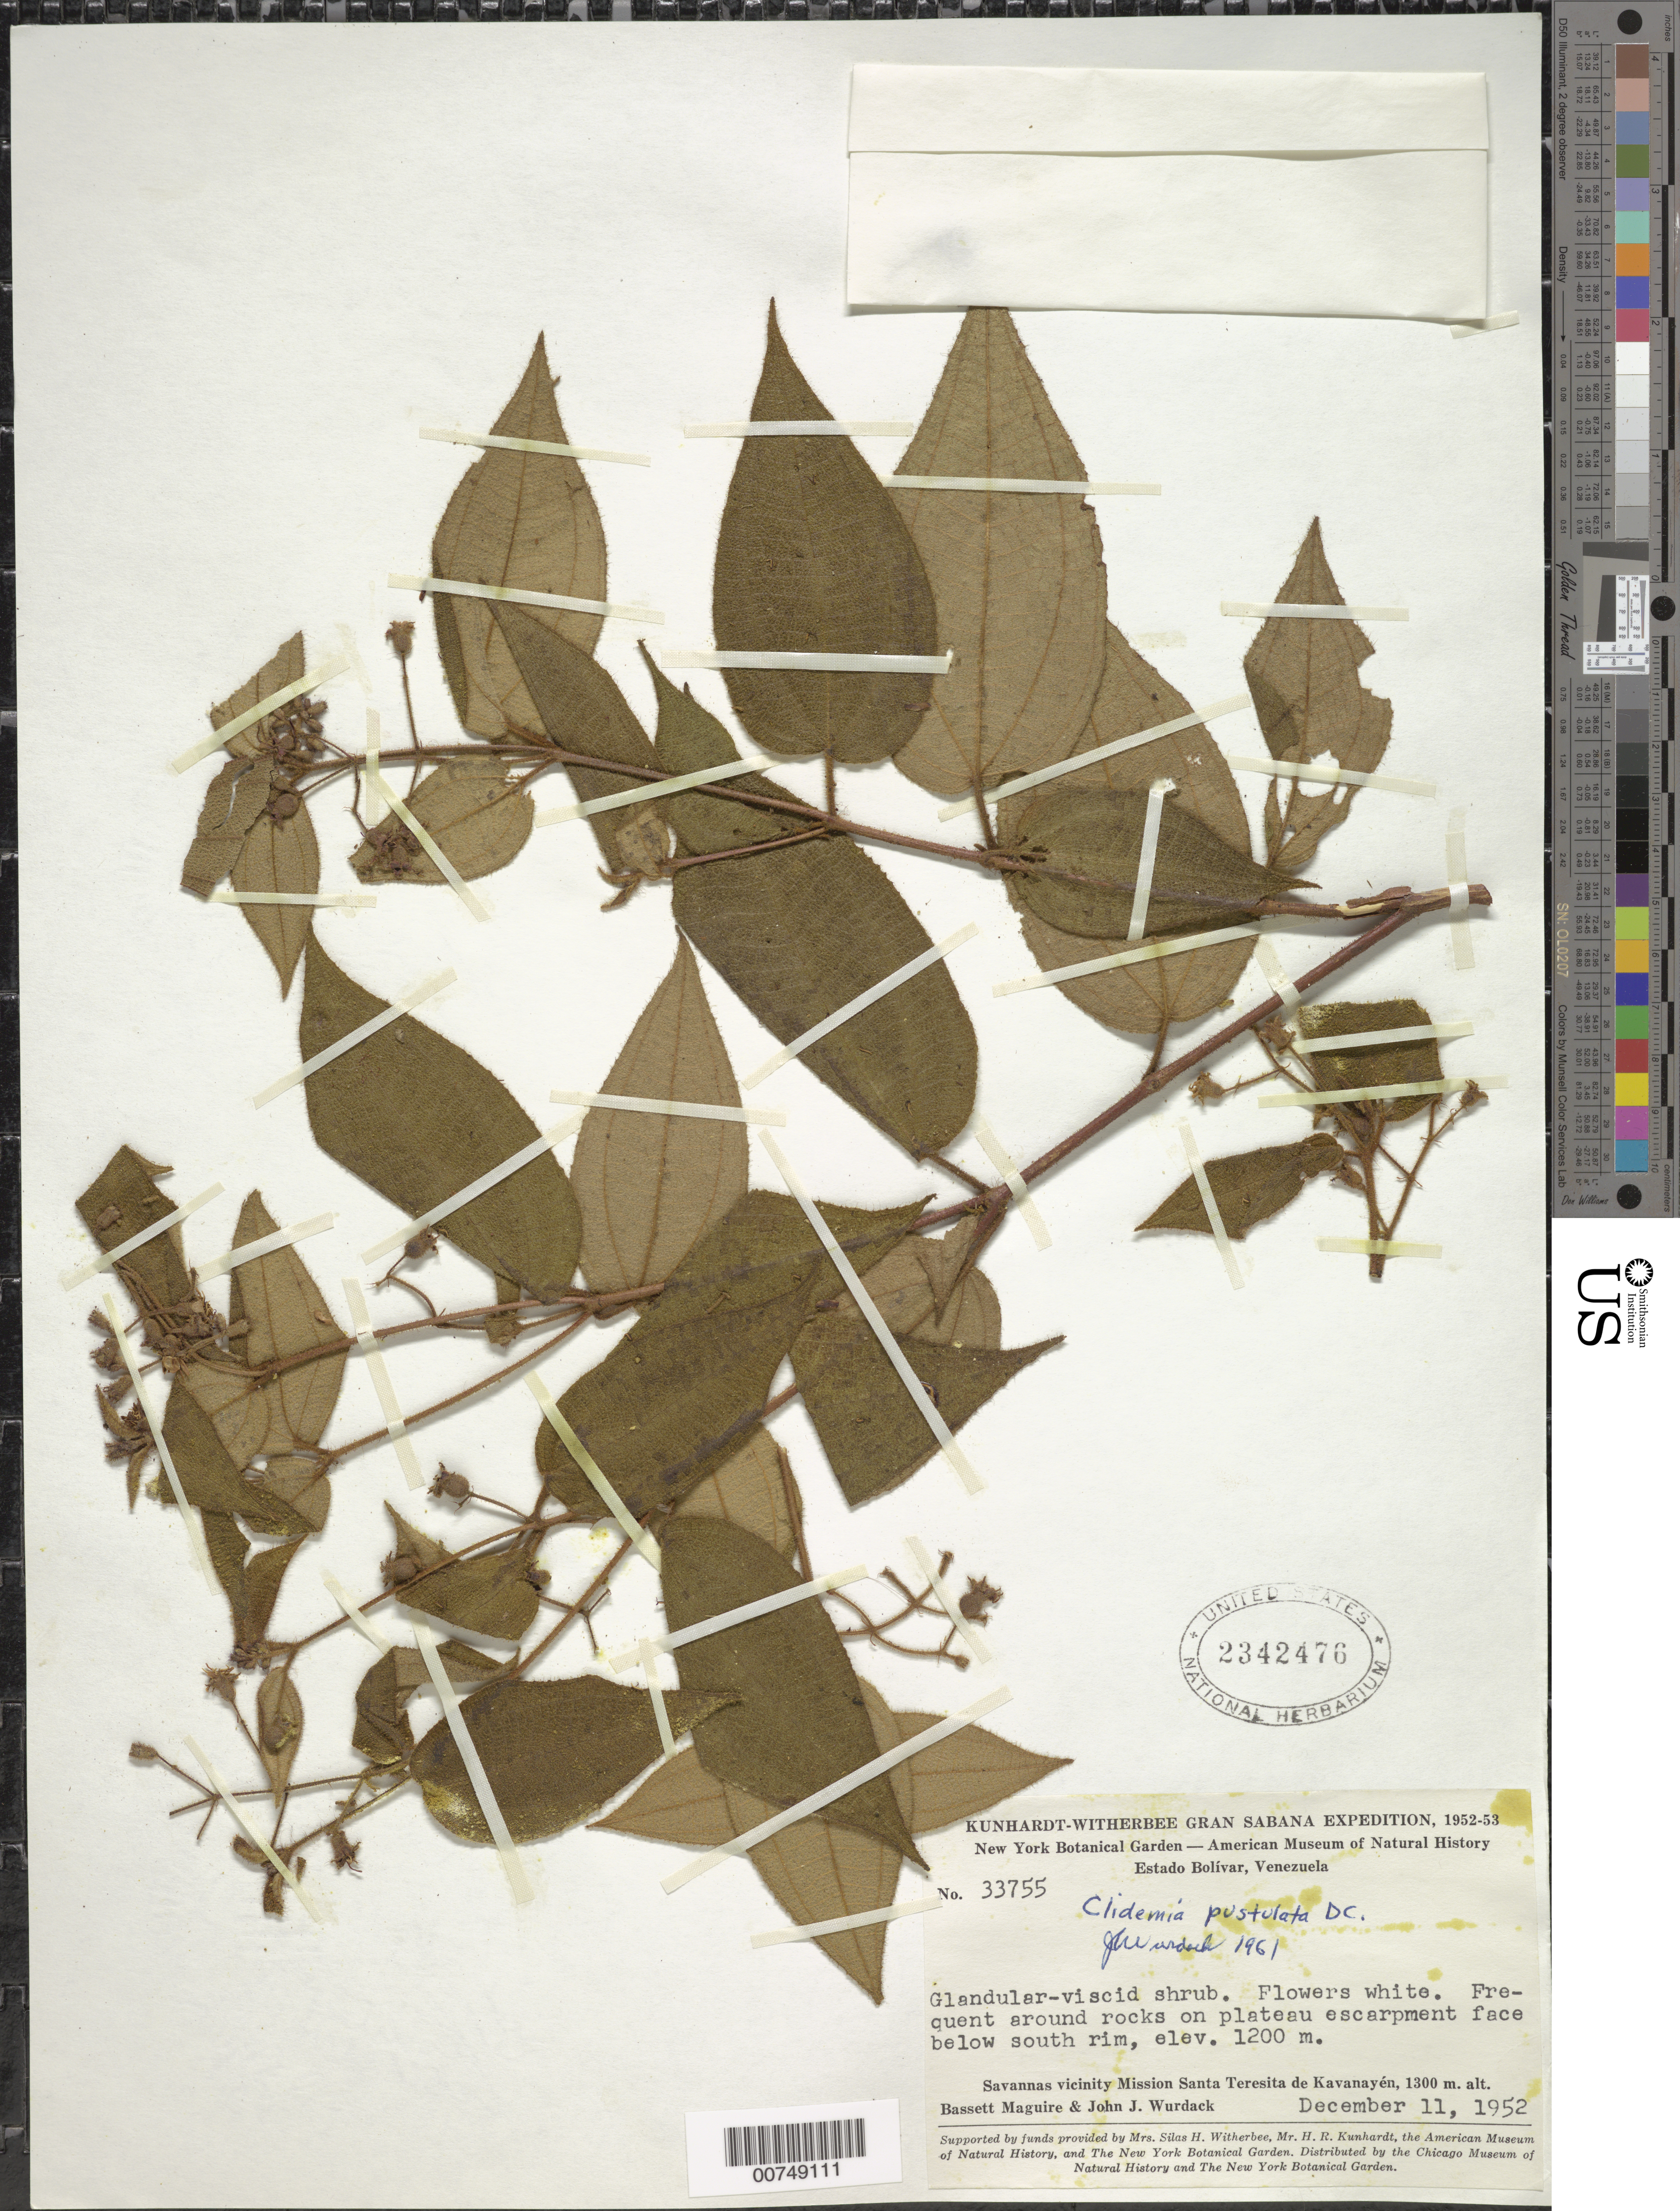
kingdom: Plantae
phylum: Tracheophyta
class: Magnoliopsida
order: Myrtales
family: Melastomataceae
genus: Clidemia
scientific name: Clidemia pustulata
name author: DC.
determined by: Wurdack, John J., (US), US (UNITED STATES)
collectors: B. Maguire & J. J. Wurdack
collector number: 33755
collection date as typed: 11-Dec-52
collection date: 1952-12-11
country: Venezuela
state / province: Bolívar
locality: Mission Santa Teresita de Kavanayén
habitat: Around rocks on plateau escarpment face below south rim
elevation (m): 1200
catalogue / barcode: US 2342476